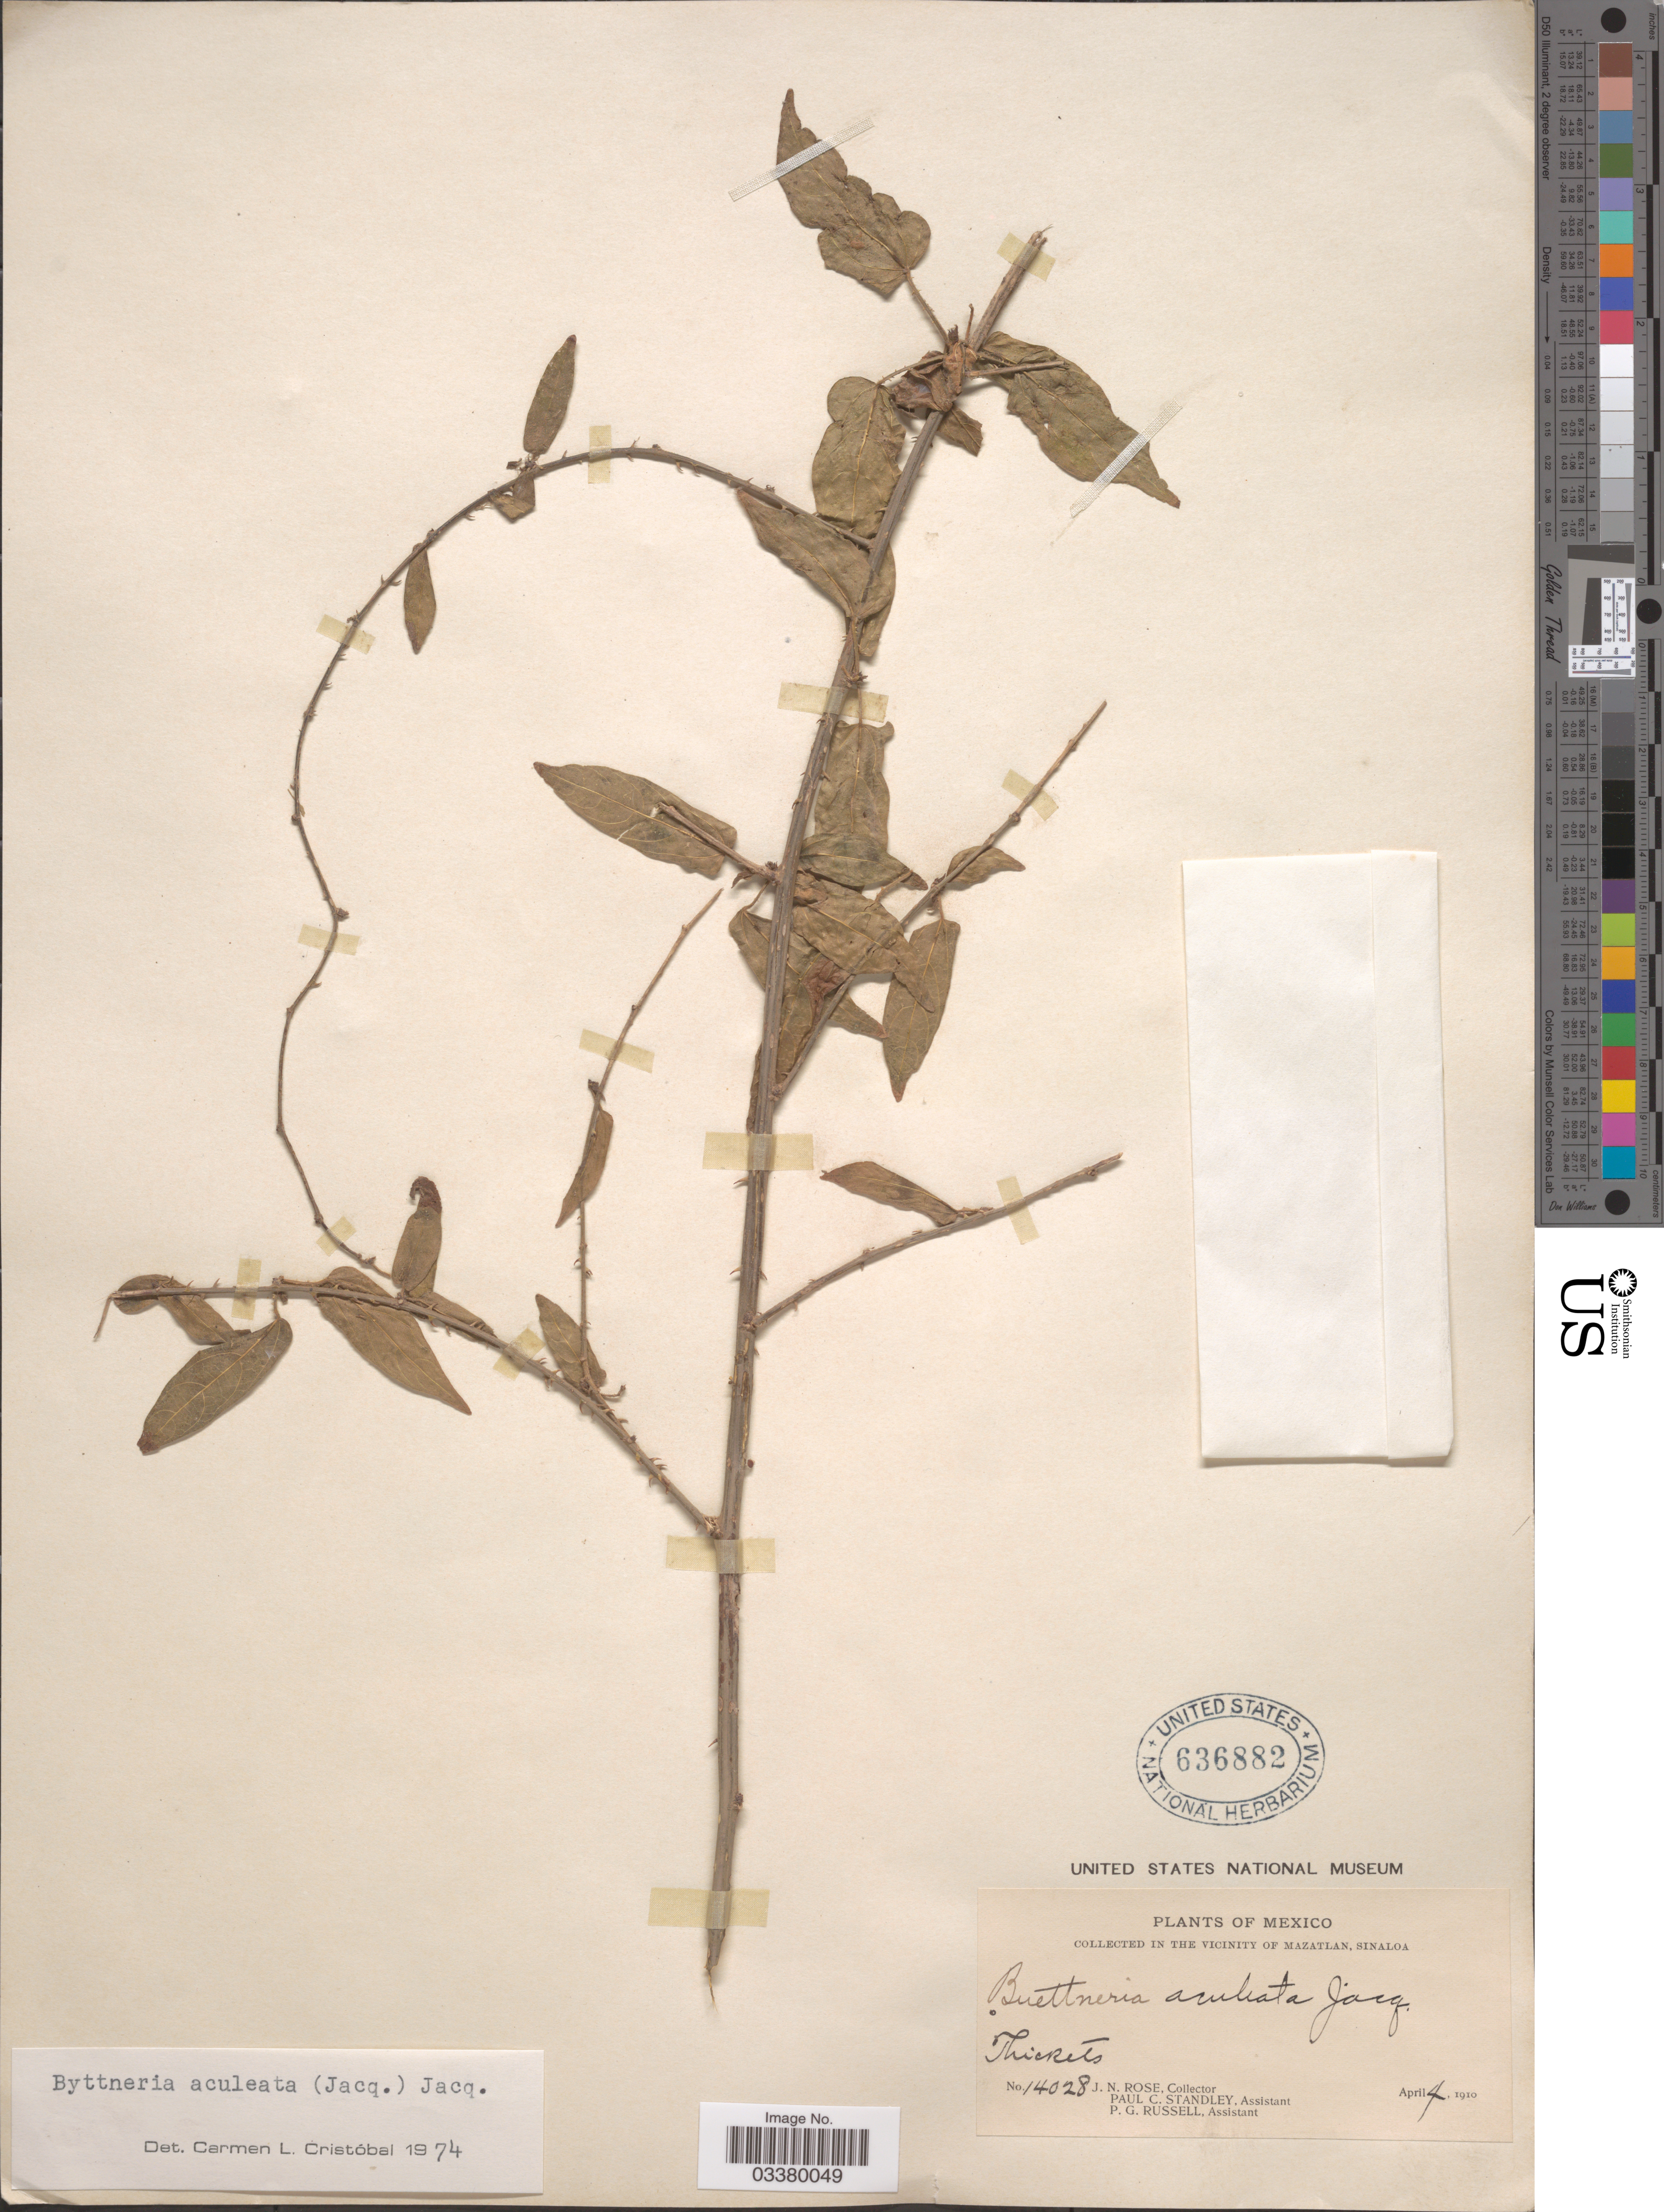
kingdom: Plantae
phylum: Tracheophyta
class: Magnoliopsida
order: Malvales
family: Malvaceae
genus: Byttneria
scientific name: Byttneria aculeata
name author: (Jacq.) Jacq.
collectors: J. N. Rose, P. C. Standley & P. G. Russell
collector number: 14028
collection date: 1910-04-04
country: Mexico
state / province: Sinaloa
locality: In the vicinity of Mazatlan.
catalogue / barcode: US 636882